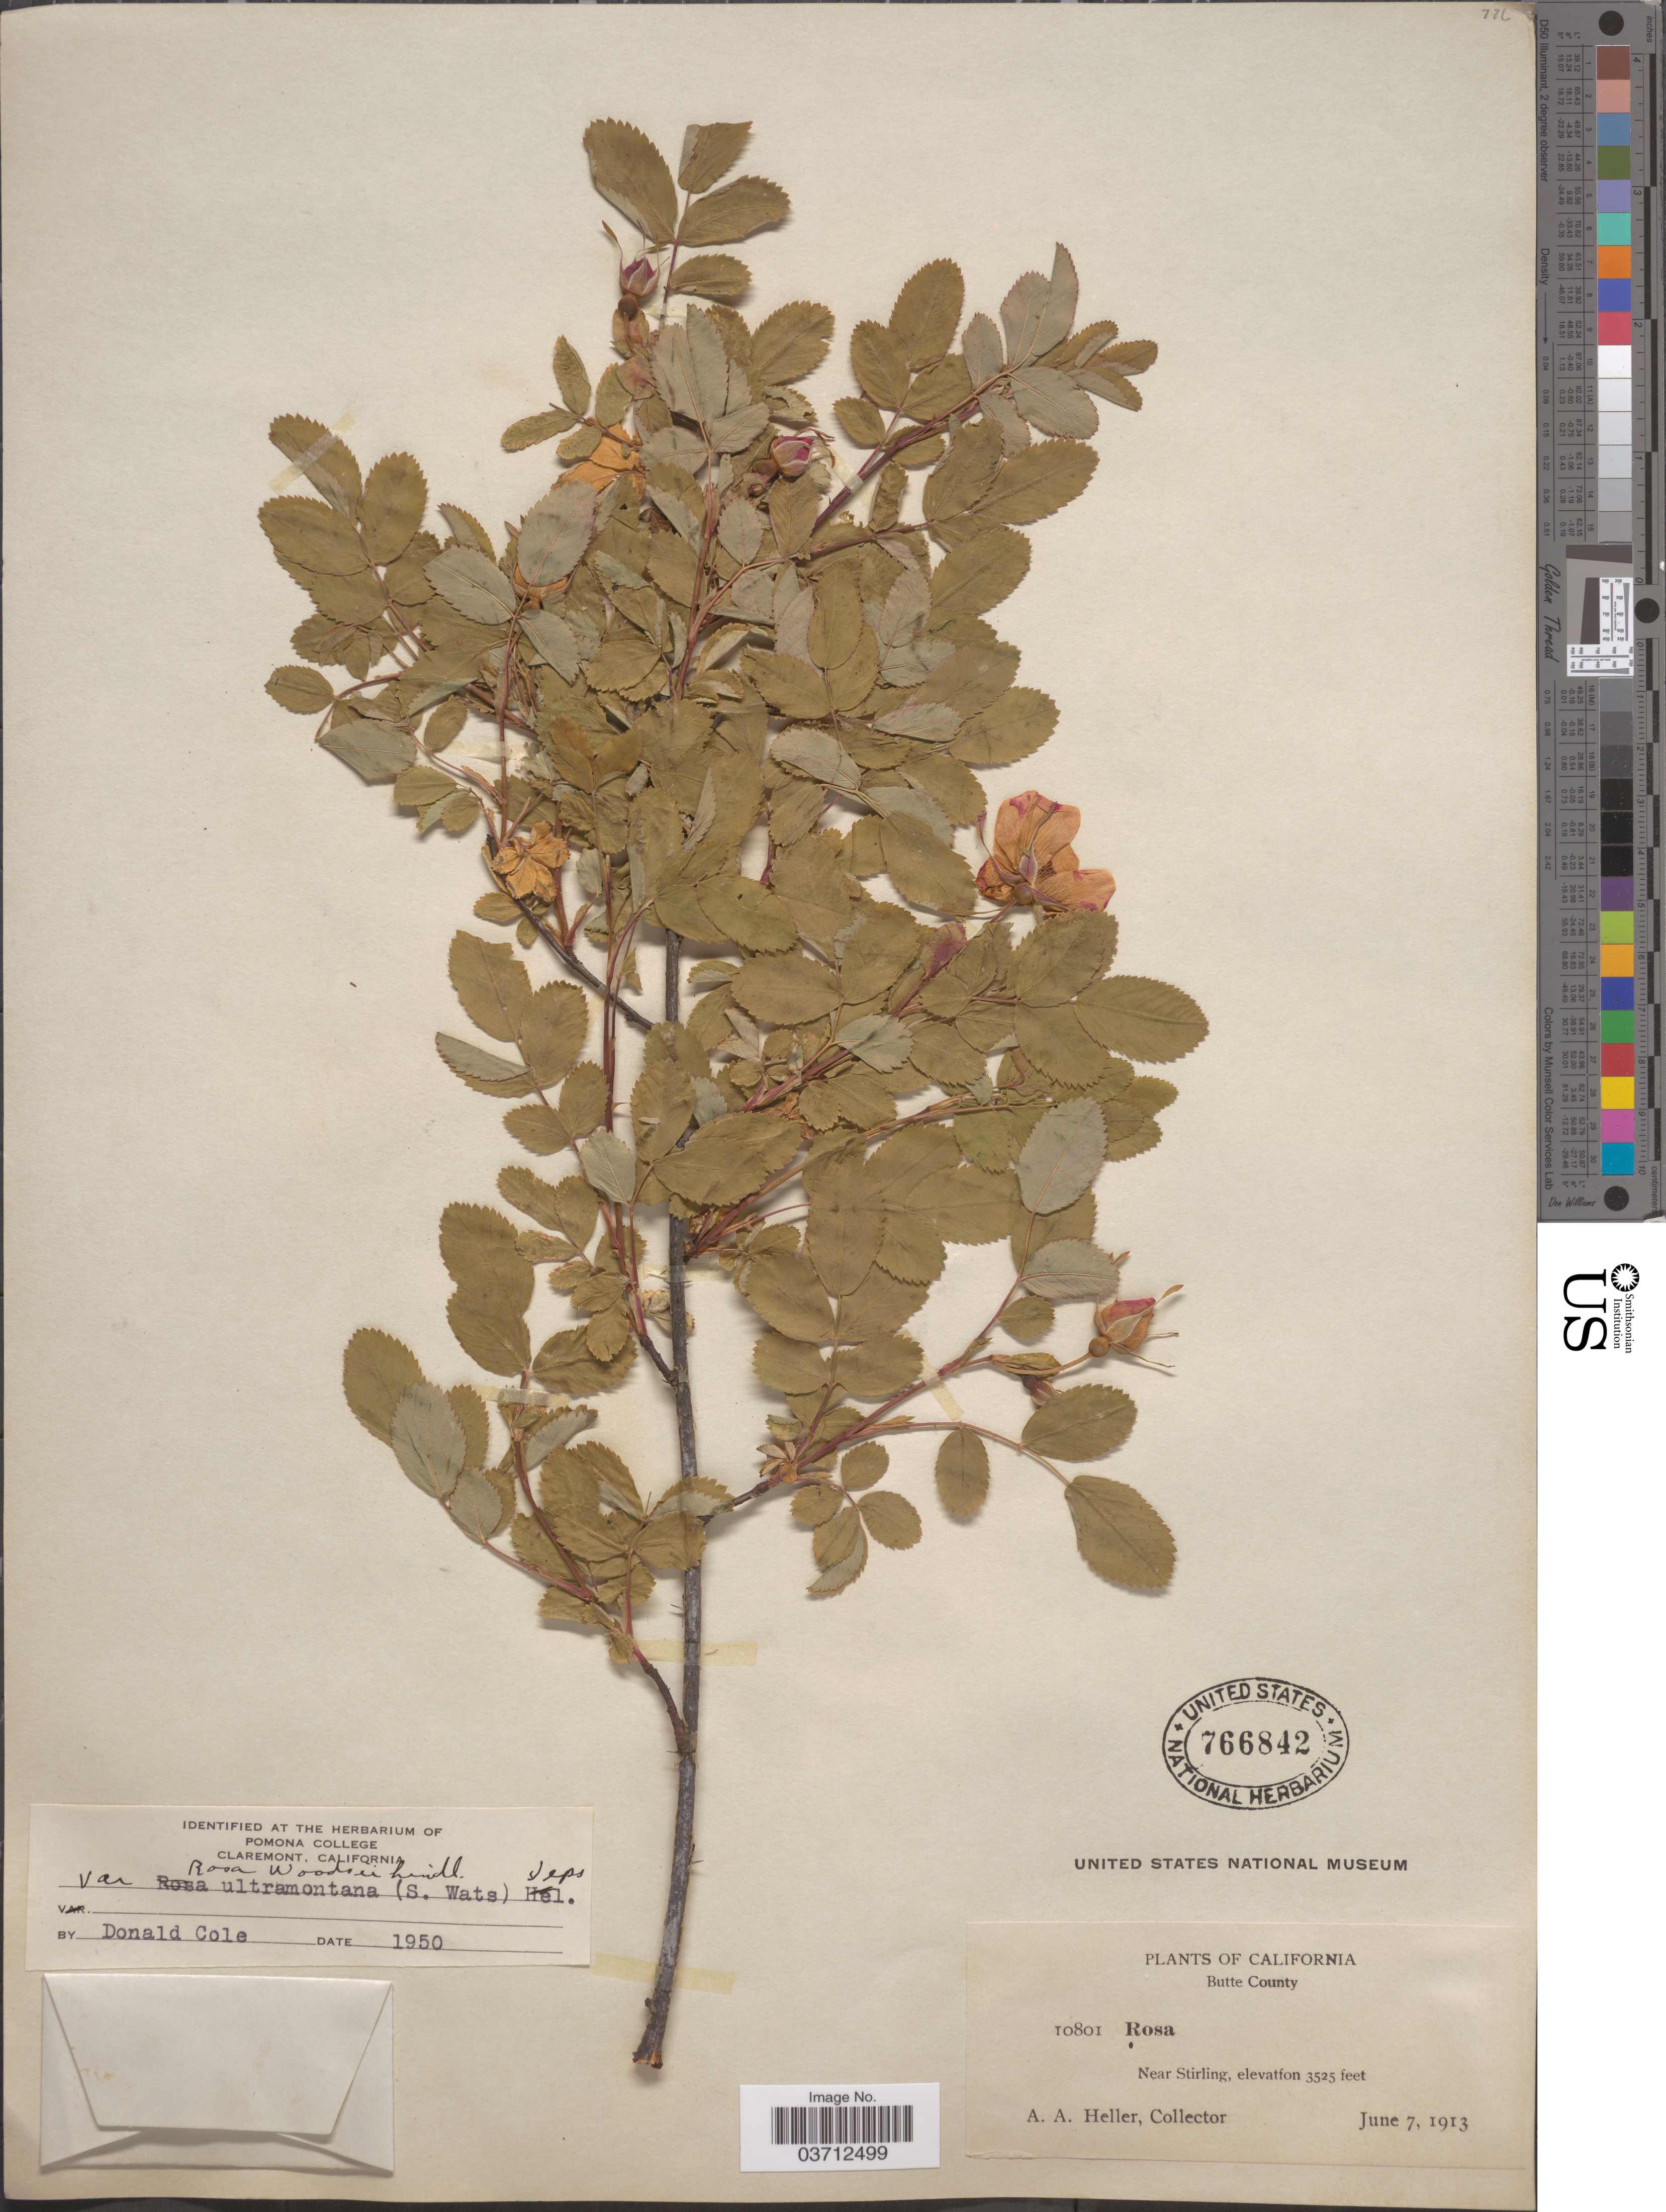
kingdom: Plantae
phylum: Tracheophyta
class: Magnoliopsida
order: Rosales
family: Rosaceae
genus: Rosa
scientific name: Rosa woodsii var. ultramontana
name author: Lindl.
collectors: A. A. Heller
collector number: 10801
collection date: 1913-06-07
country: United States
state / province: California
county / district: Butte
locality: Butte County. Near Stirling.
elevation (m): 1074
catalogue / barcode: US 766842